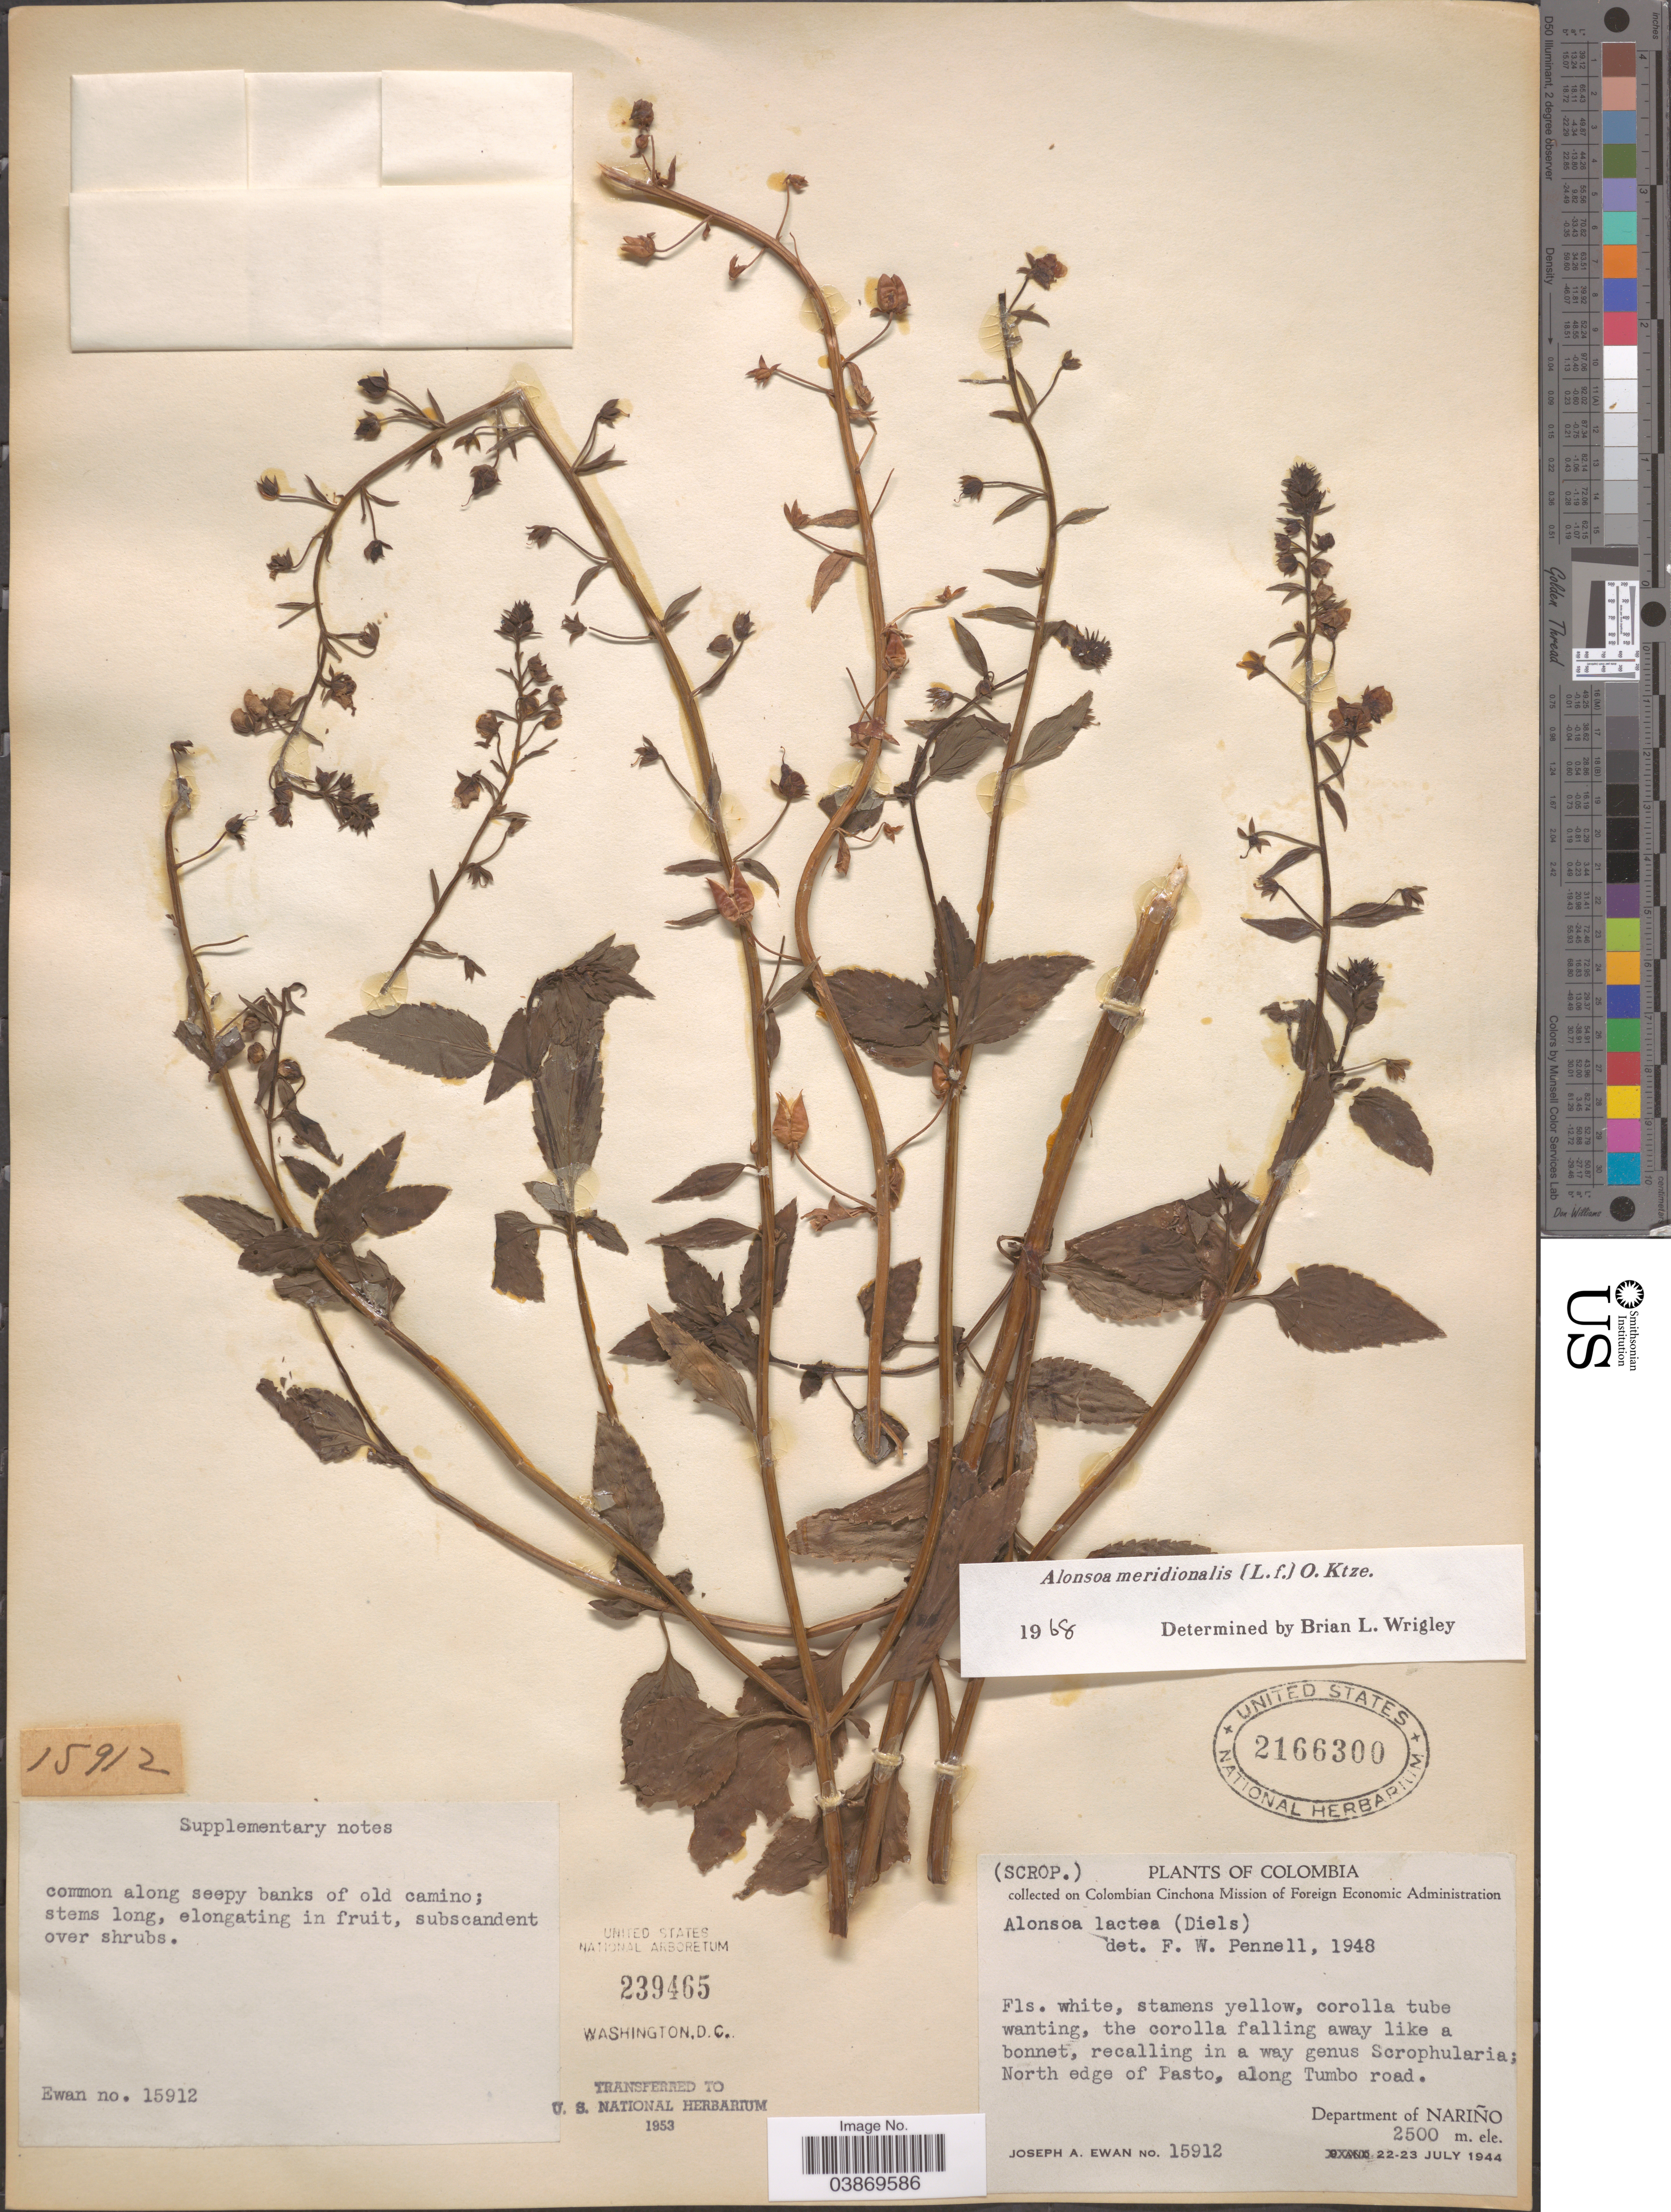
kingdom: Plantae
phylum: Tracheophyta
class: Magnoliopsida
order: Lamiales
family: Scrophulariaceae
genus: Alonsoa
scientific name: Alonsoa meridionalis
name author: (L. f.) Kuntze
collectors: J. A. Ewan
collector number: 15912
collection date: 1944-07-22/1944-07-23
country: Colombia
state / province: Nariño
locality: North edge of Pasto, along Tumbo road. Department of Nariño.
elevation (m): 2500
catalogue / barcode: US 2166300